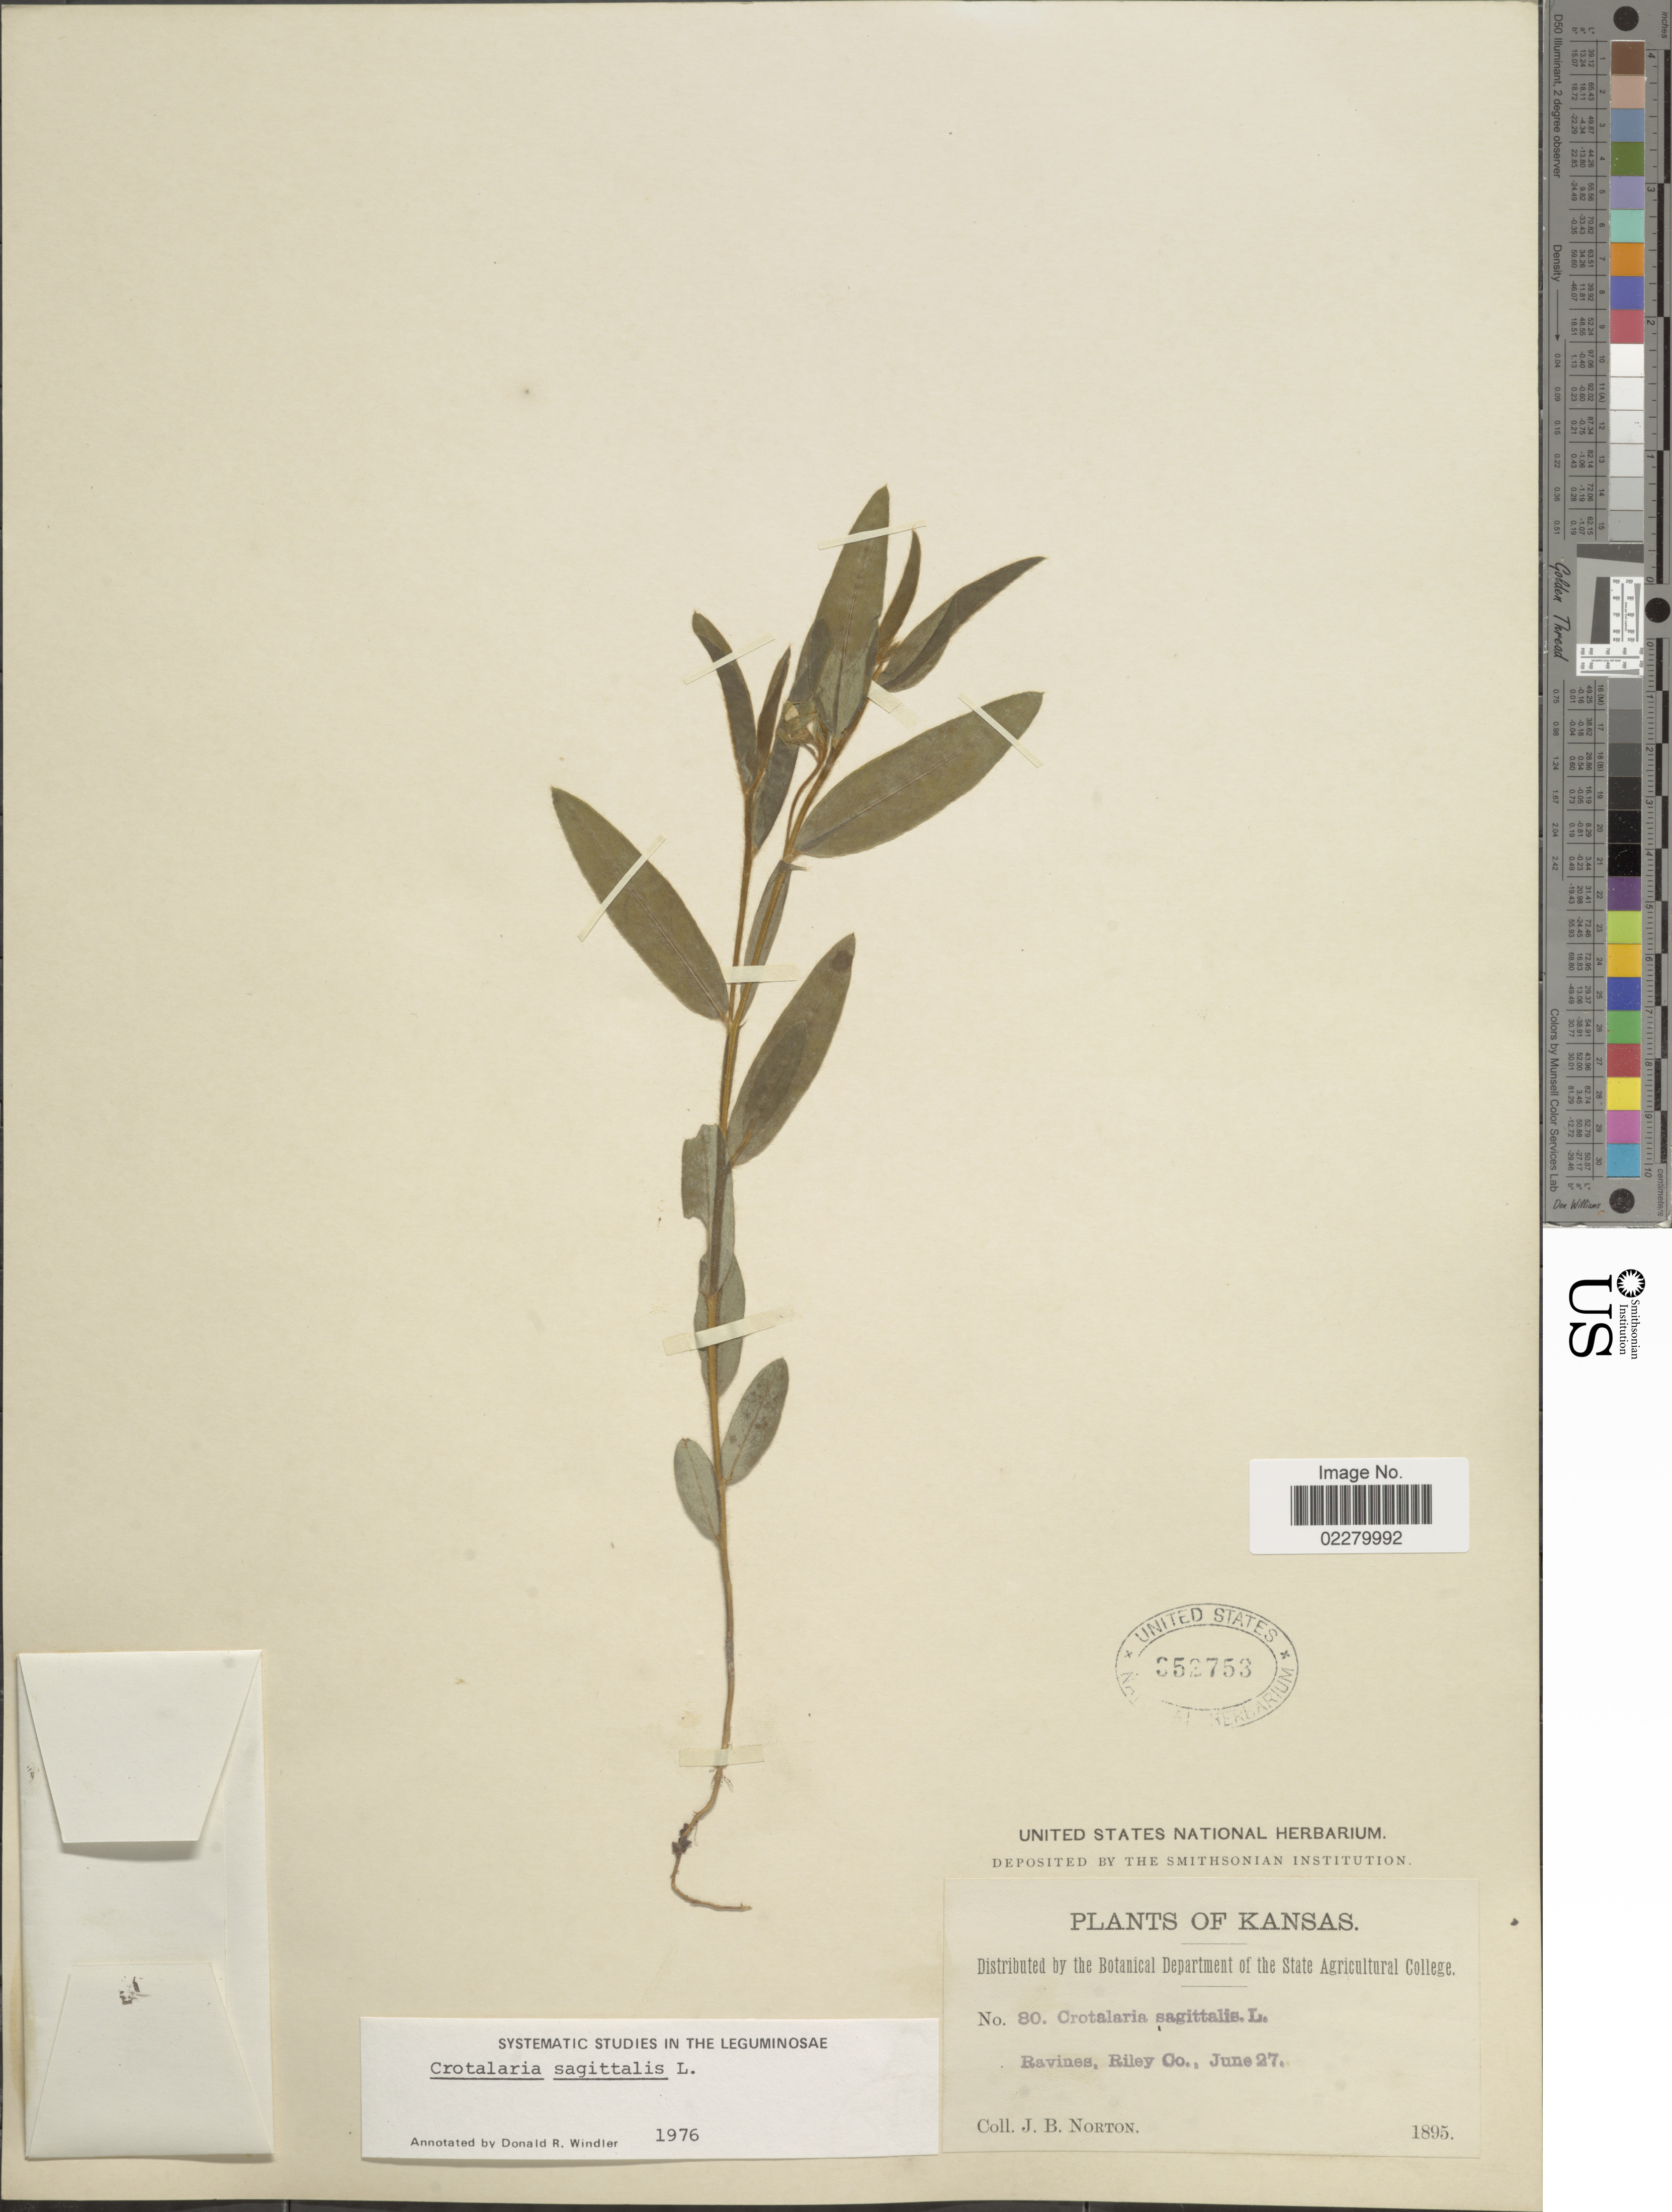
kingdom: Plantae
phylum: Tracheophyta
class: Magnoliopsida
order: Fabales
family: Fabaceae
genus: Crotalaria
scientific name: Crotalaria sagittalis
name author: L.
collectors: J. B. Norton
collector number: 80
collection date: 1895-06-27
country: United States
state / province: Kansas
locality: Ravines, Riley Co.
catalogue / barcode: US 352753